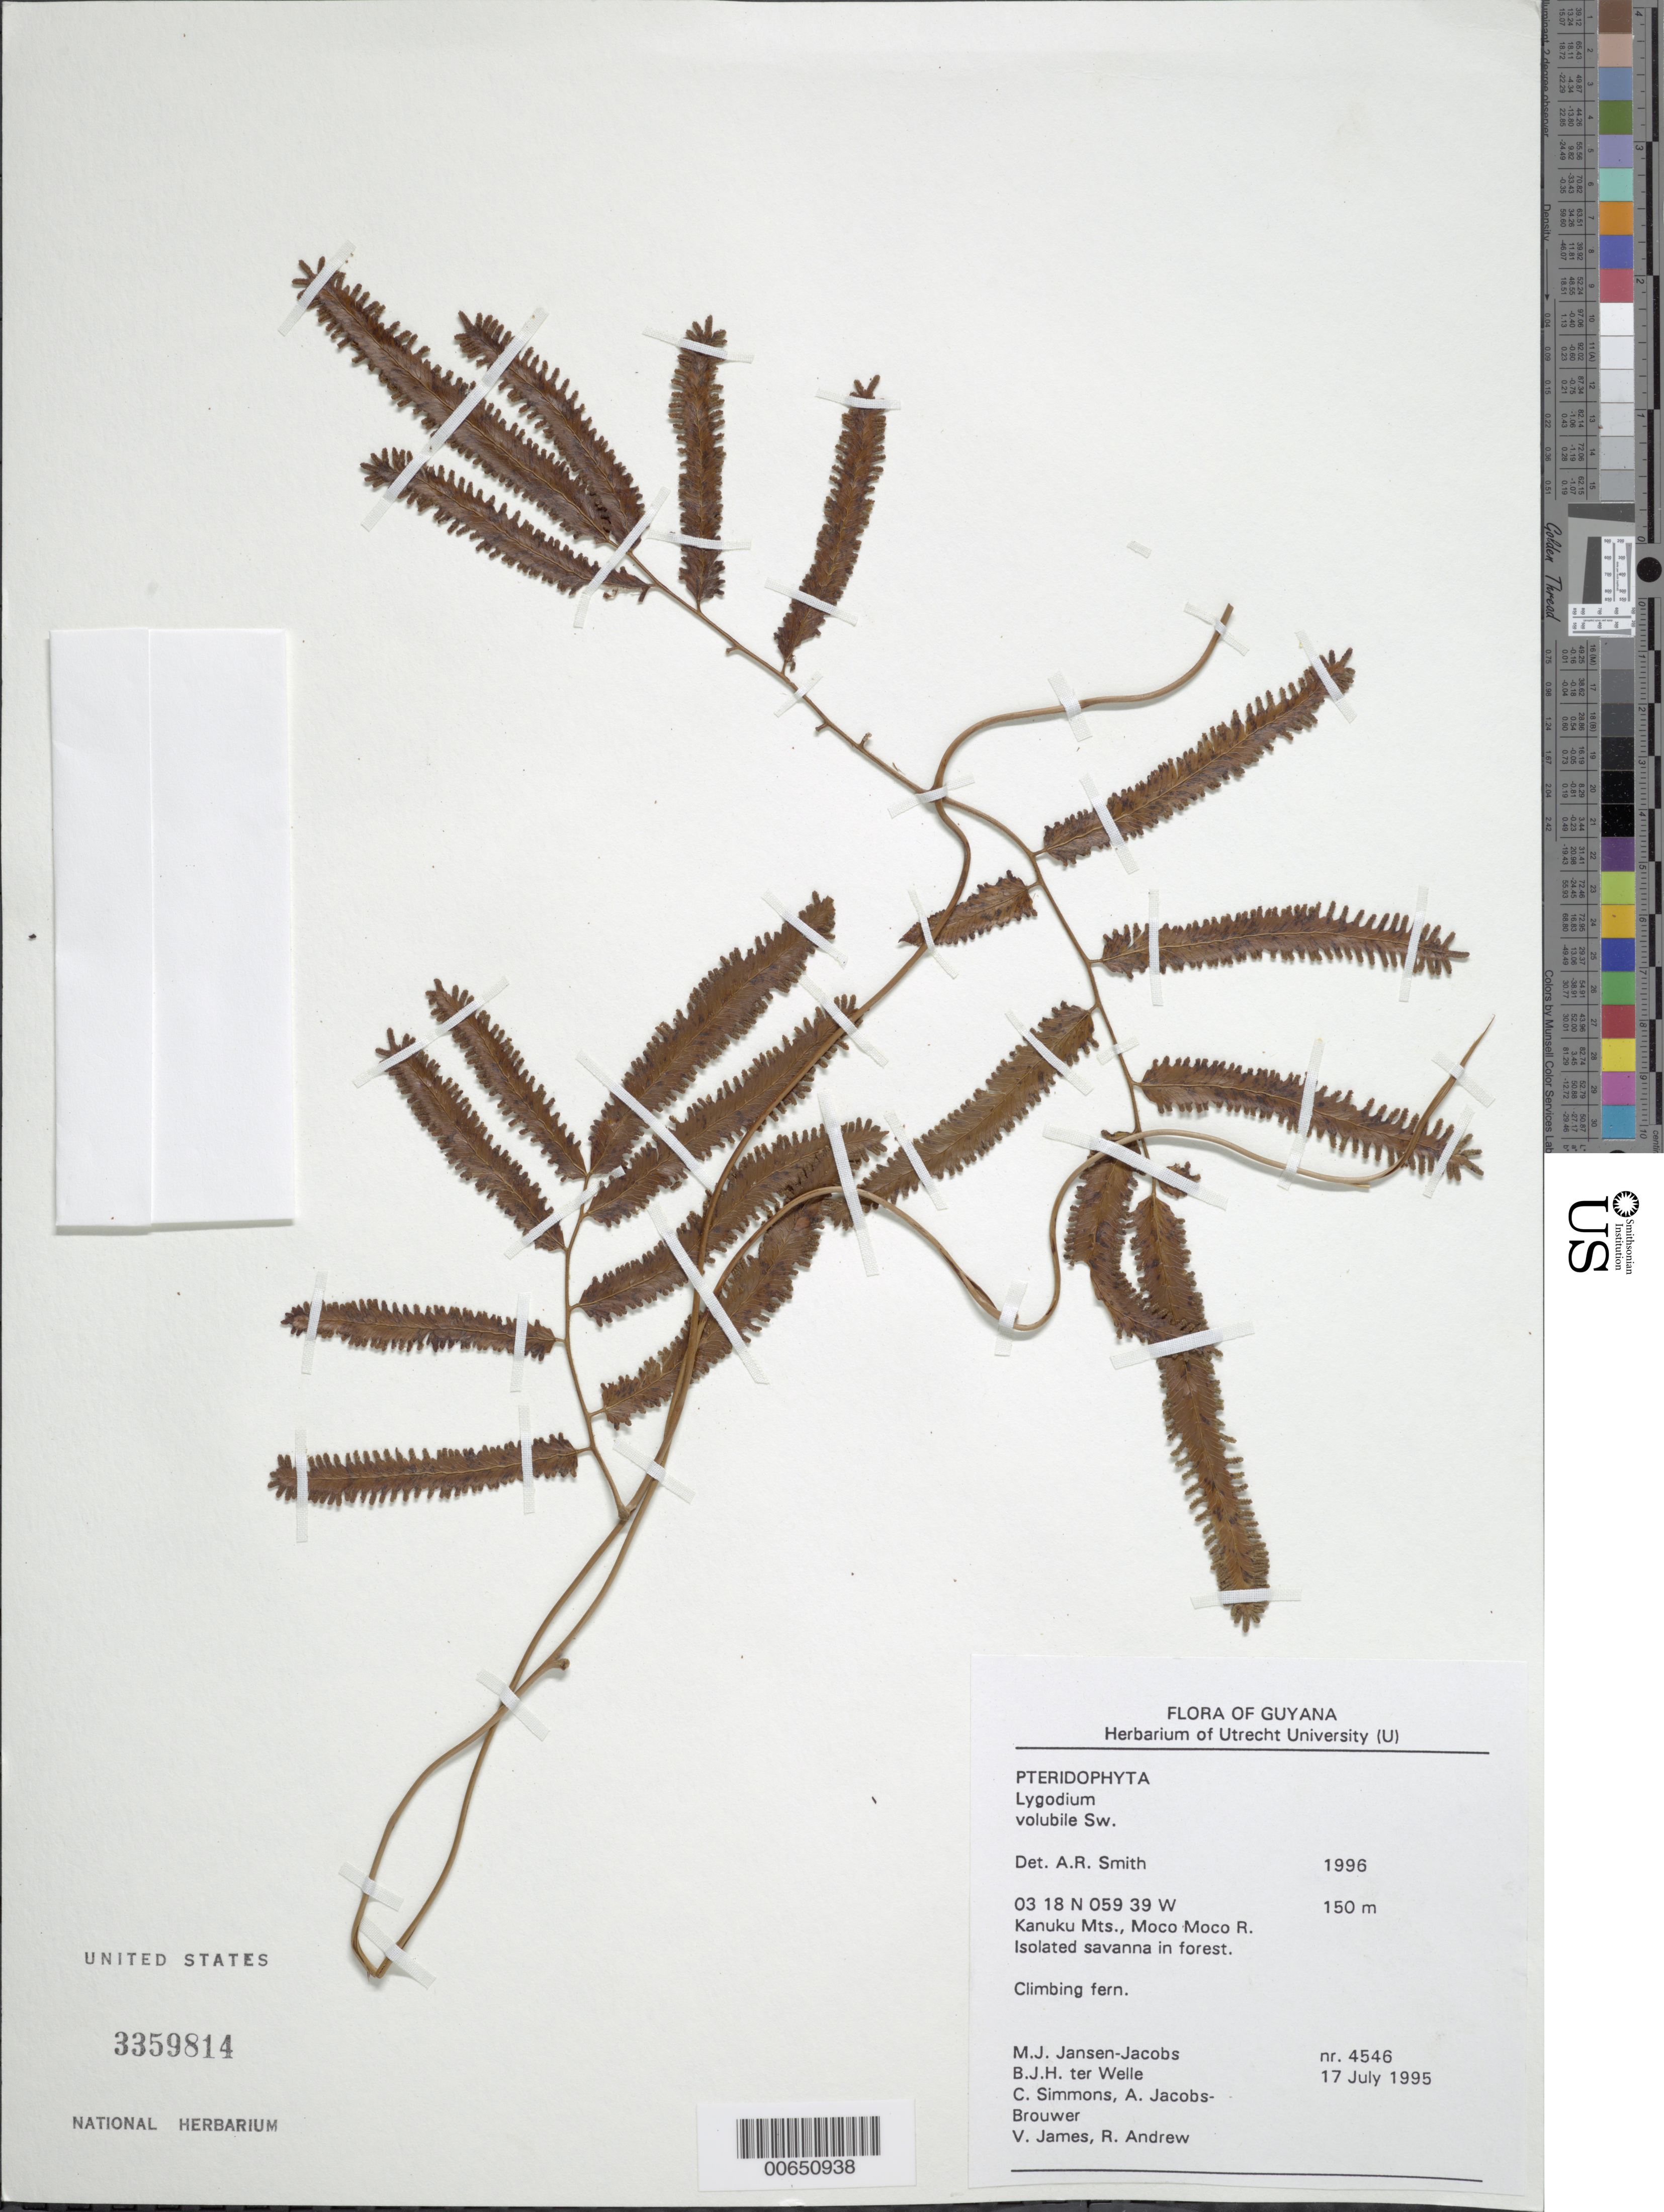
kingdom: Plantae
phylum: Tracheophyta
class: Polypodiopsida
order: Schizaeales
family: Lygodiaceae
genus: Lygodium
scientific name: Lygodium volubile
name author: Sw.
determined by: Smith, Alan R., (UC)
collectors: M. J. Jansen-Jacobs, B. Welle, C. Simmons, A. Jacobs-Brouwer, V. James & R. Andrew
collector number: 4546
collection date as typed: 17-Jul-95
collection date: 1995-07-17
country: Guyana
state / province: U. Takutu-U. Essequibo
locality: Moco Moco River, Kanuku Mts.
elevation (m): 150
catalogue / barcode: US 3359814